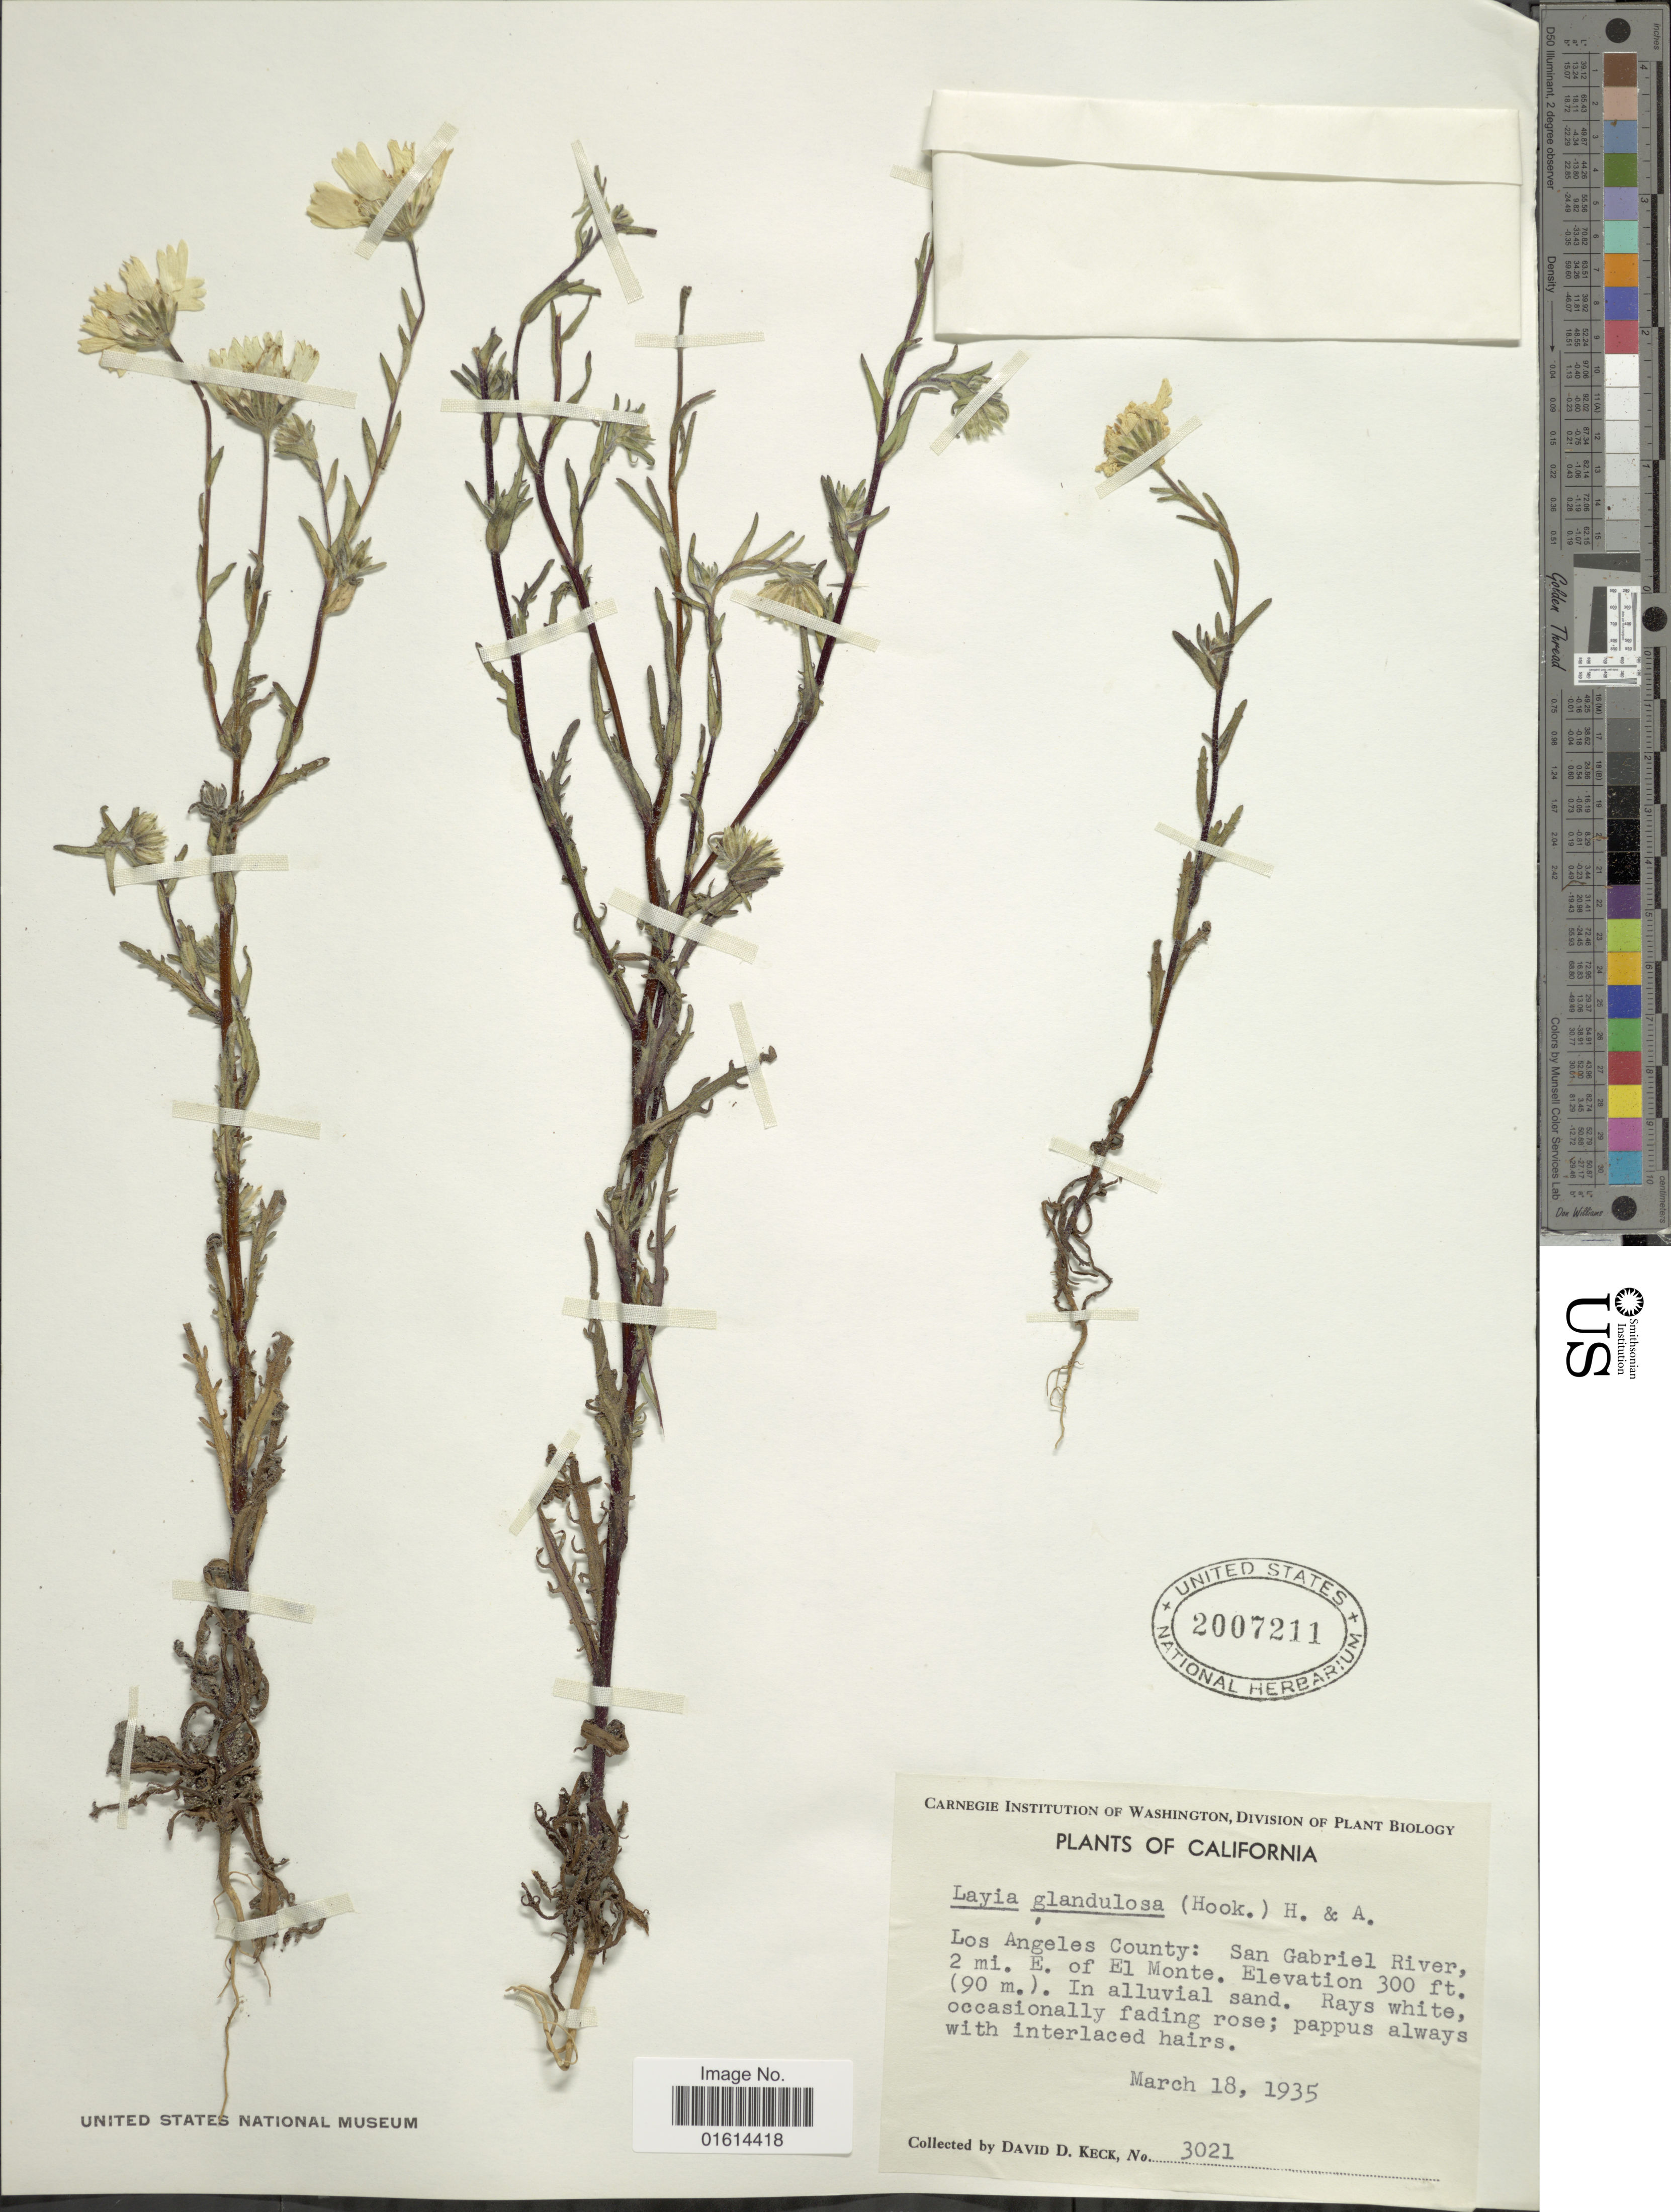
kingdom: Plantae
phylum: Tracheophyta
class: Magnoliopsida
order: Asterales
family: Asteraceae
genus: Layia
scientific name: Layia glandulosa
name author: Hook. & Arn.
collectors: D. D. Keck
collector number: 3021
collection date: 1935-03-18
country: United States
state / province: California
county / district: Los Angeles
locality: Los Angeles County, San Gabriel River, 2 mi. E. of El Monte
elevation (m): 91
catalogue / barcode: US 2007211